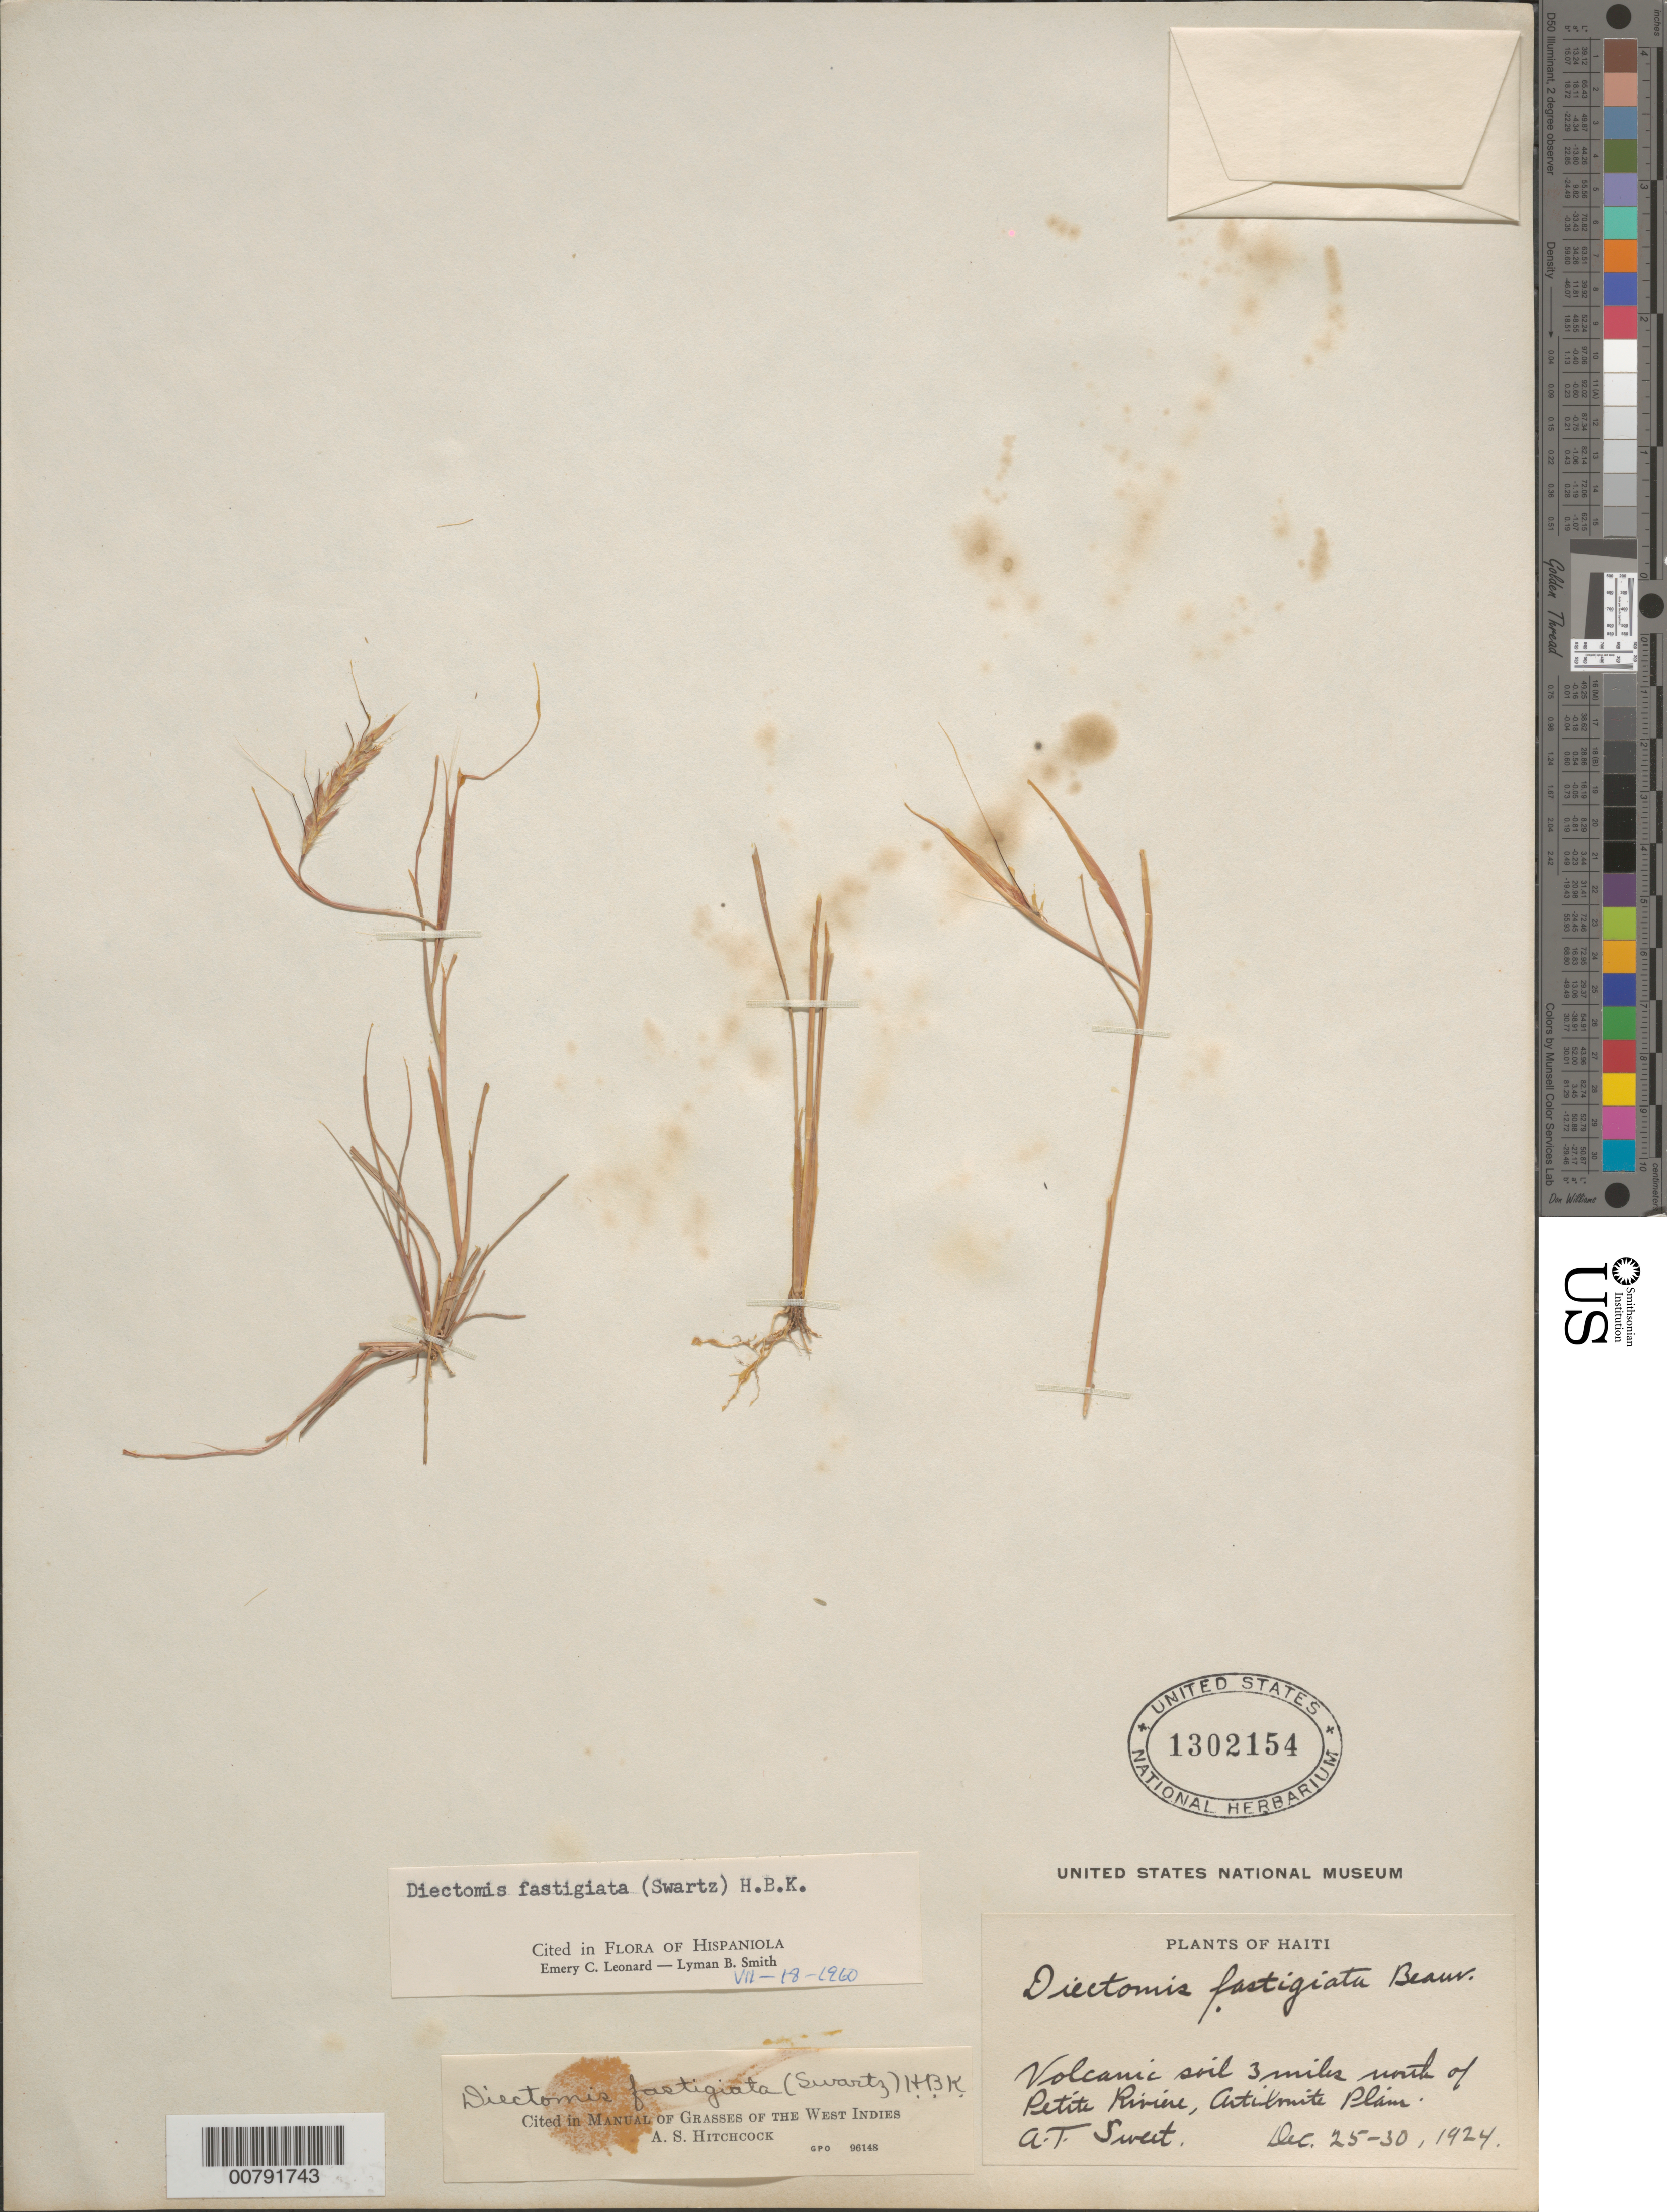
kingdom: Plantae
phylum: Tracheophyta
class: Liliopsida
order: Poales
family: Poaceae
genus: Andropogon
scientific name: Andropogon fastigiatus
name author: Sw.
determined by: Leonard, E. C.; Smith, L. B.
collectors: A. T. Sweet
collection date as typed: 25 Dec 1924 to 30 Dec 1924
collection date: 1924-12-25/1924-12-30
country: Haiti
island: Hispaniola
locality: Petite Riviere, 3 miles N of, at Artibonite Plains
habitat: Volcanic soil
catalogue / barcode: US 1302154